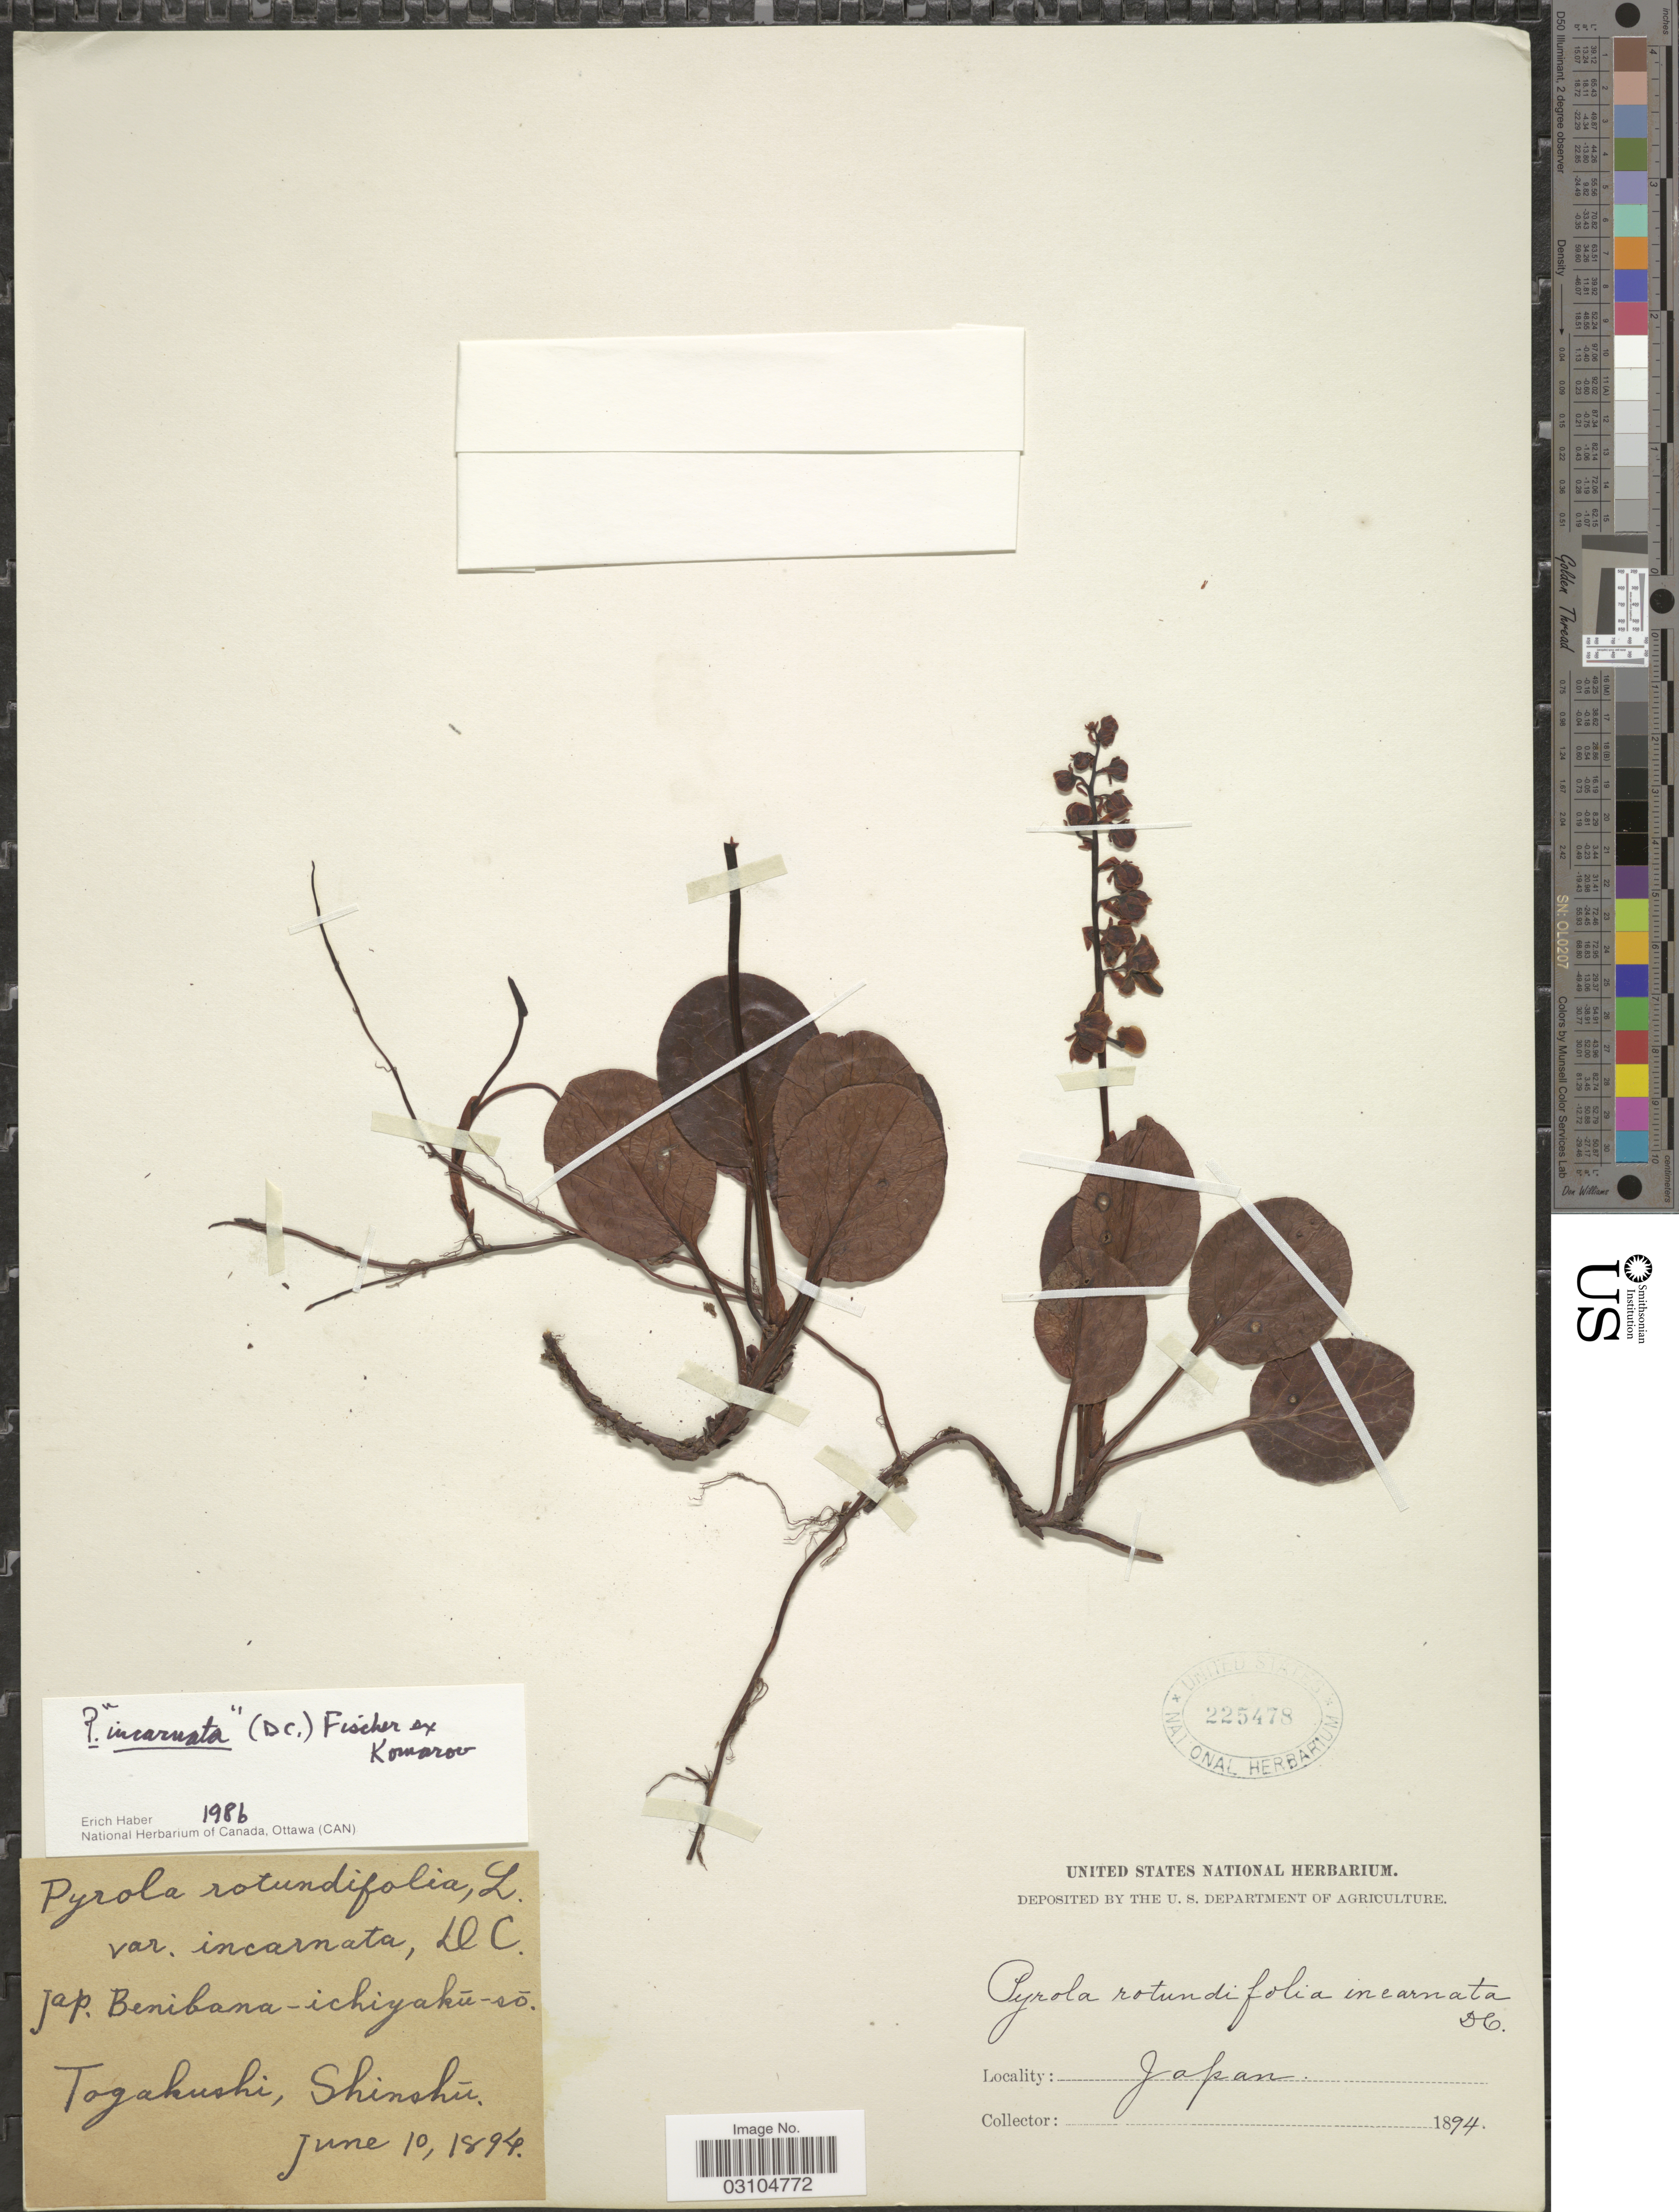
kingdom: Plantae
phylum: Tracheophyta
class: Magnoliopsida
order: Ericales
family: Ericaceae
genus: Pyrola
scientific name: Pyrola incarnata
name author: (DC.) Freyn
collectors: ex herb. United States National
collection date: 1894-06-10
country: Japan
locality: Togakushi, Shinshū.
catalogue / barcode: US 225478